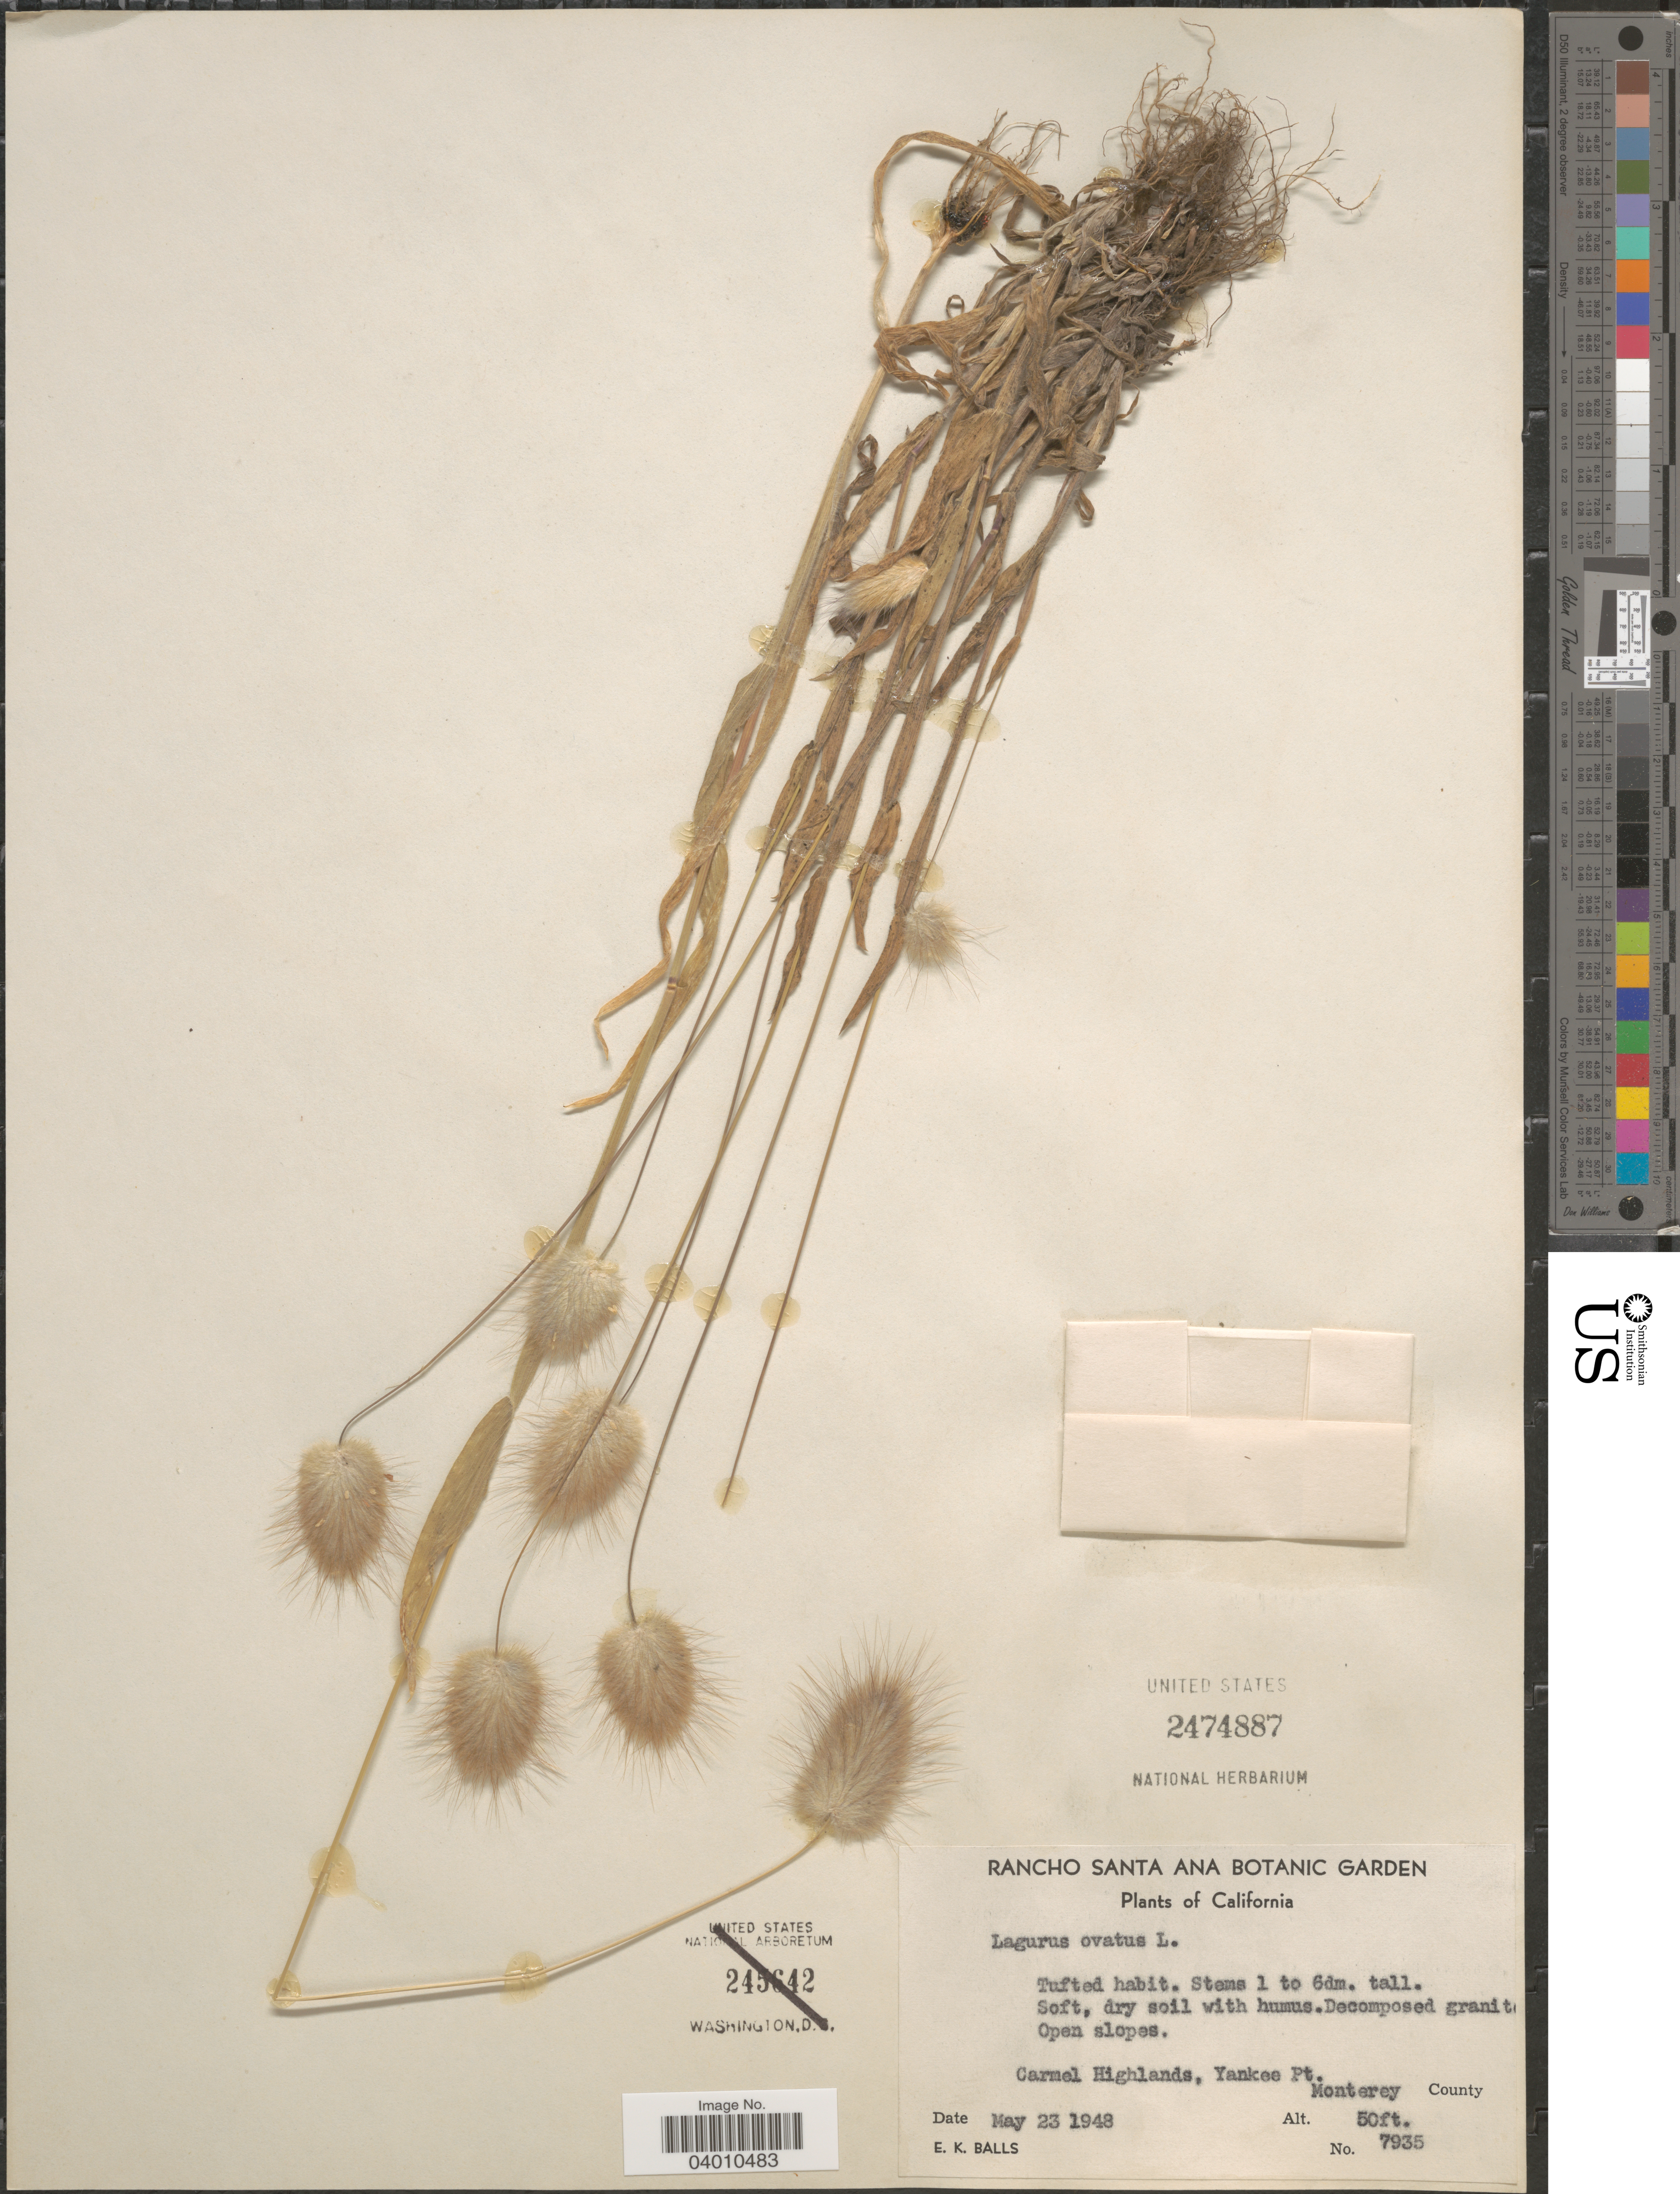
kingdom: Plantae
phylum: Tracheophyta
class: Liliopsida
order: Poales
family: Poaceae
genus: Lagurus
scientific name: Lagurus ovatus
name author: L.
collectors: E. K. Balls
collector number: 7935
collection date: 1948-05-23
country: United States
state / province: California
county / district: Monterey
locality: Carmel Highlands, Yankee Pt. Monterey County.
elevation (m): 15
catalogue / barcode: US 2474887